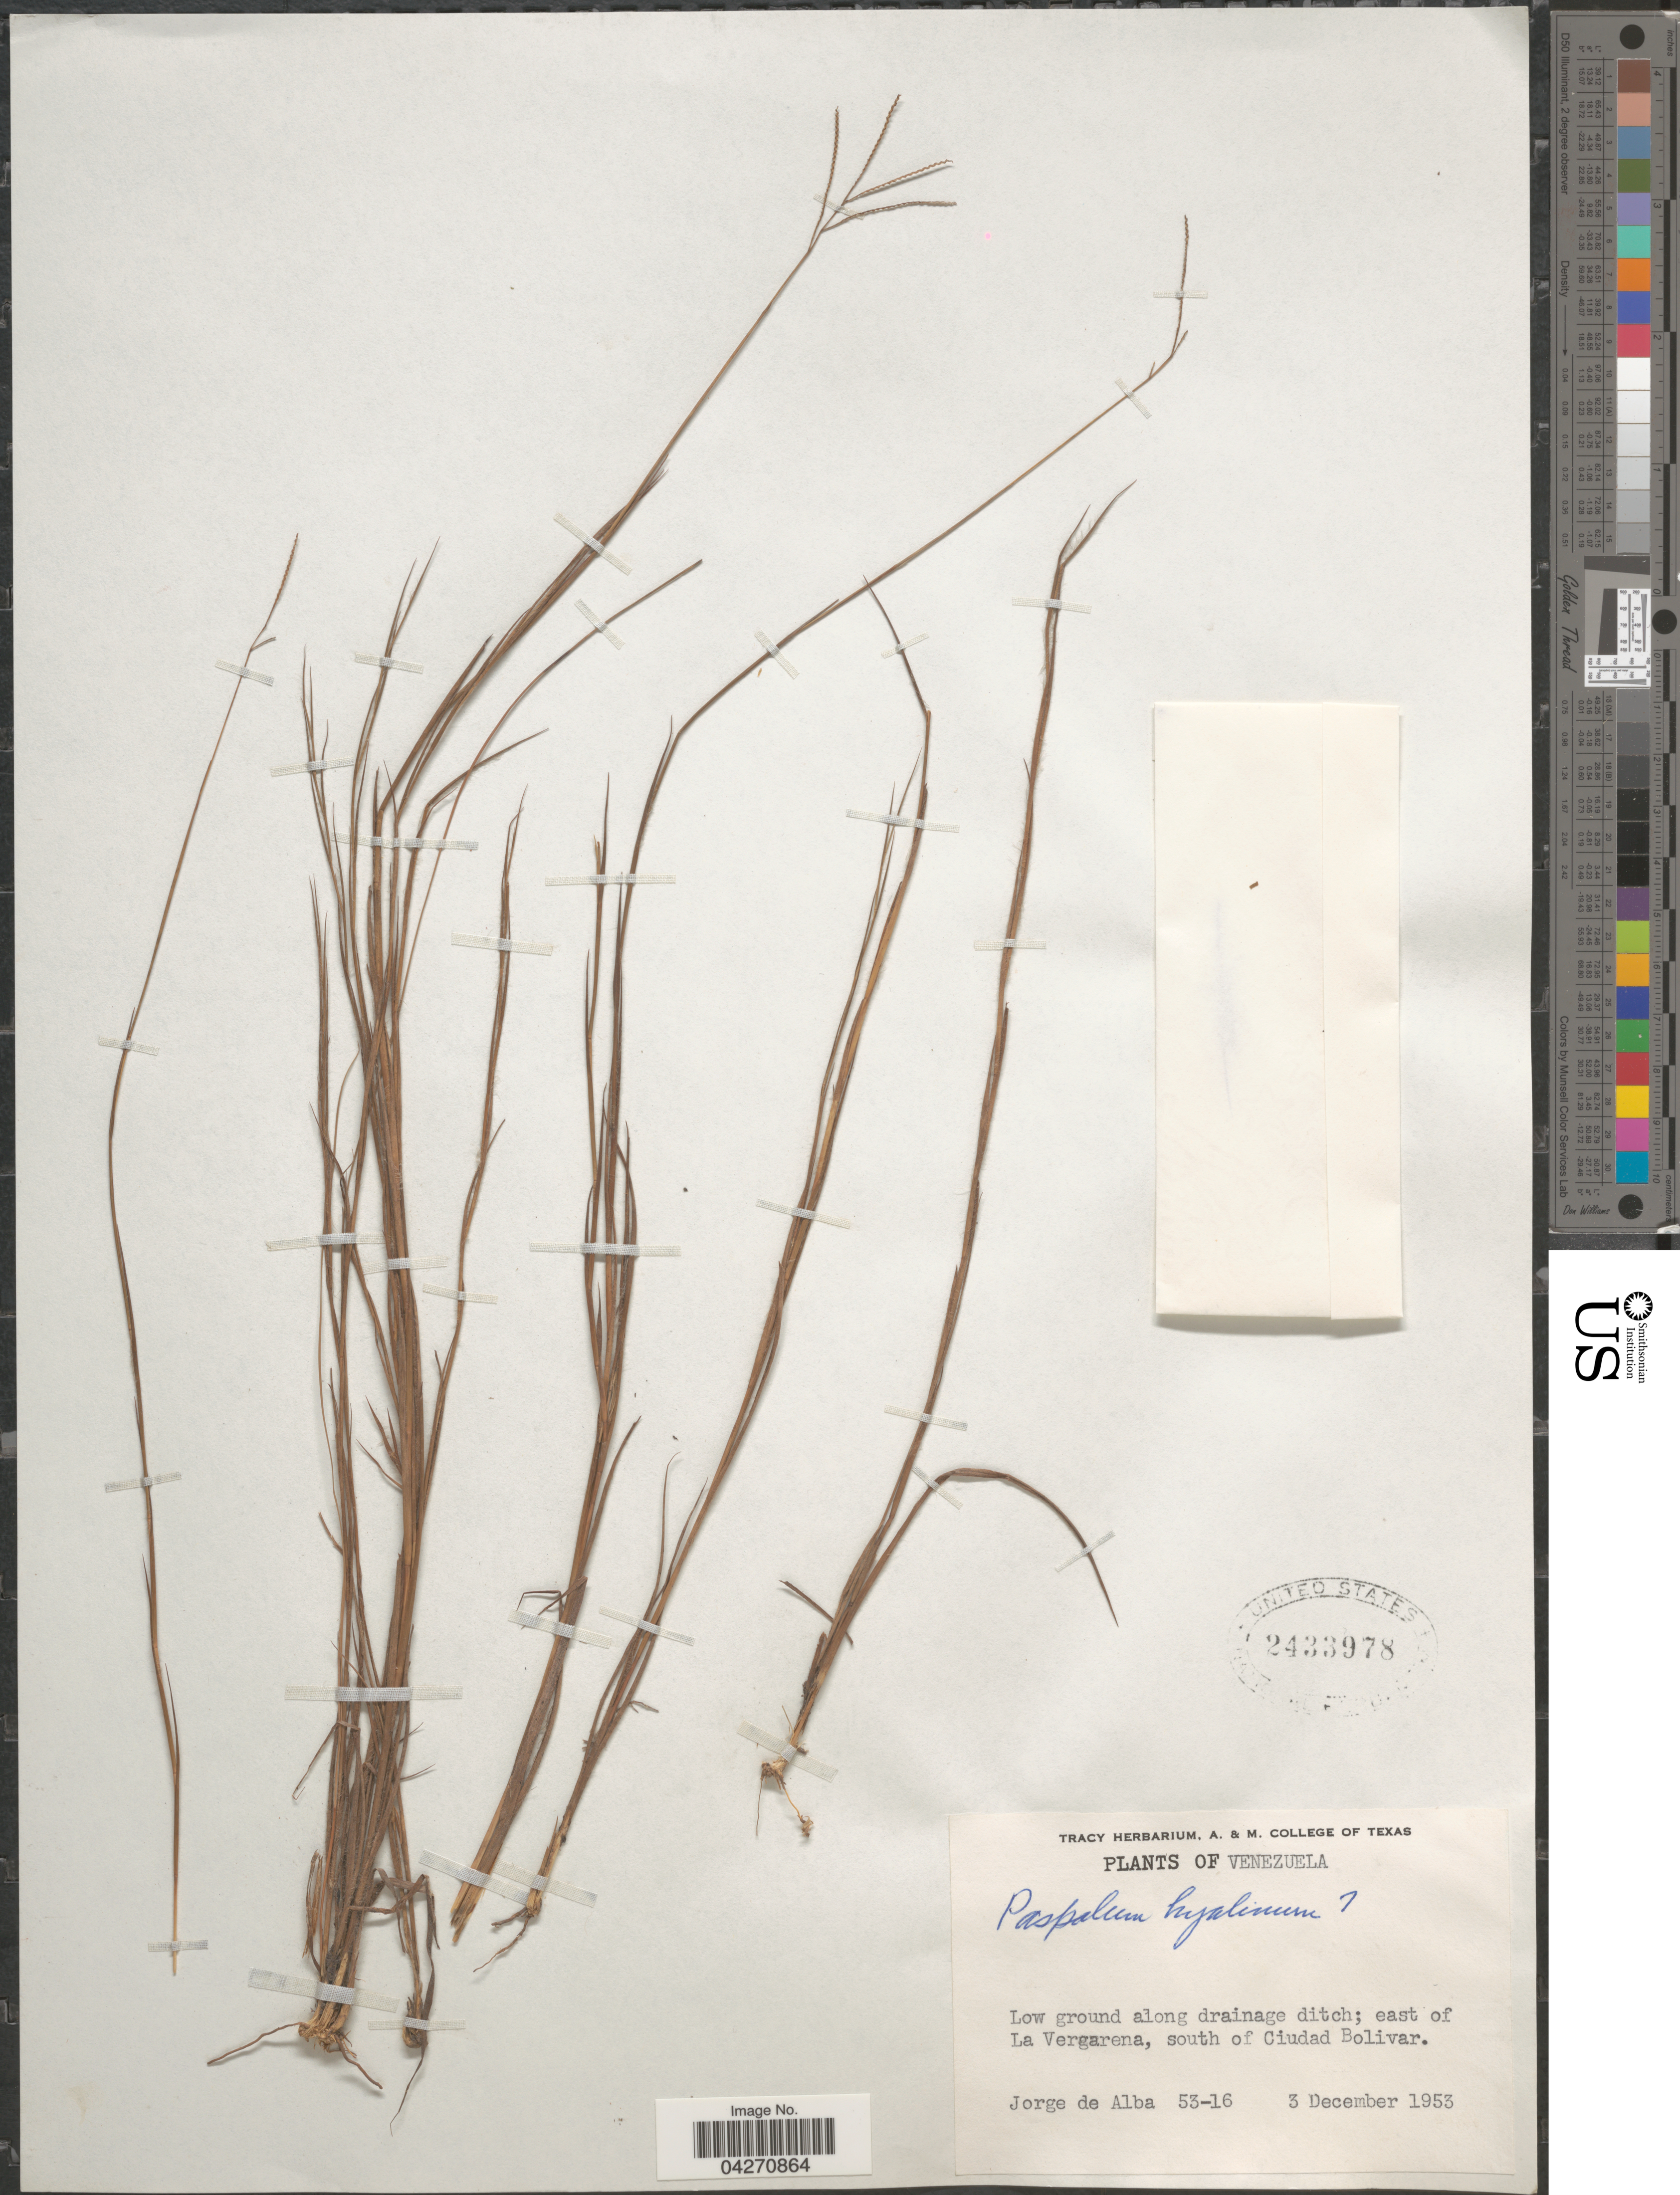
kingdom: Plantae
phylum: Tracheophyta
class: Liliopsida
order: Poales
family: Poaceae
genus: Paspalum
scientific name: Paspalum hyalinum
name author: Nees ex Trin.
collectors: J. Alba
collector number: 53-16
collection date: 1953-12-03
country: Venezuela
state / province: Bolivar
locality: Low ground along drainage ditch; east of La Vergarena, south of Ciudad Bolivar.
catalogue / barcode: US 2433978